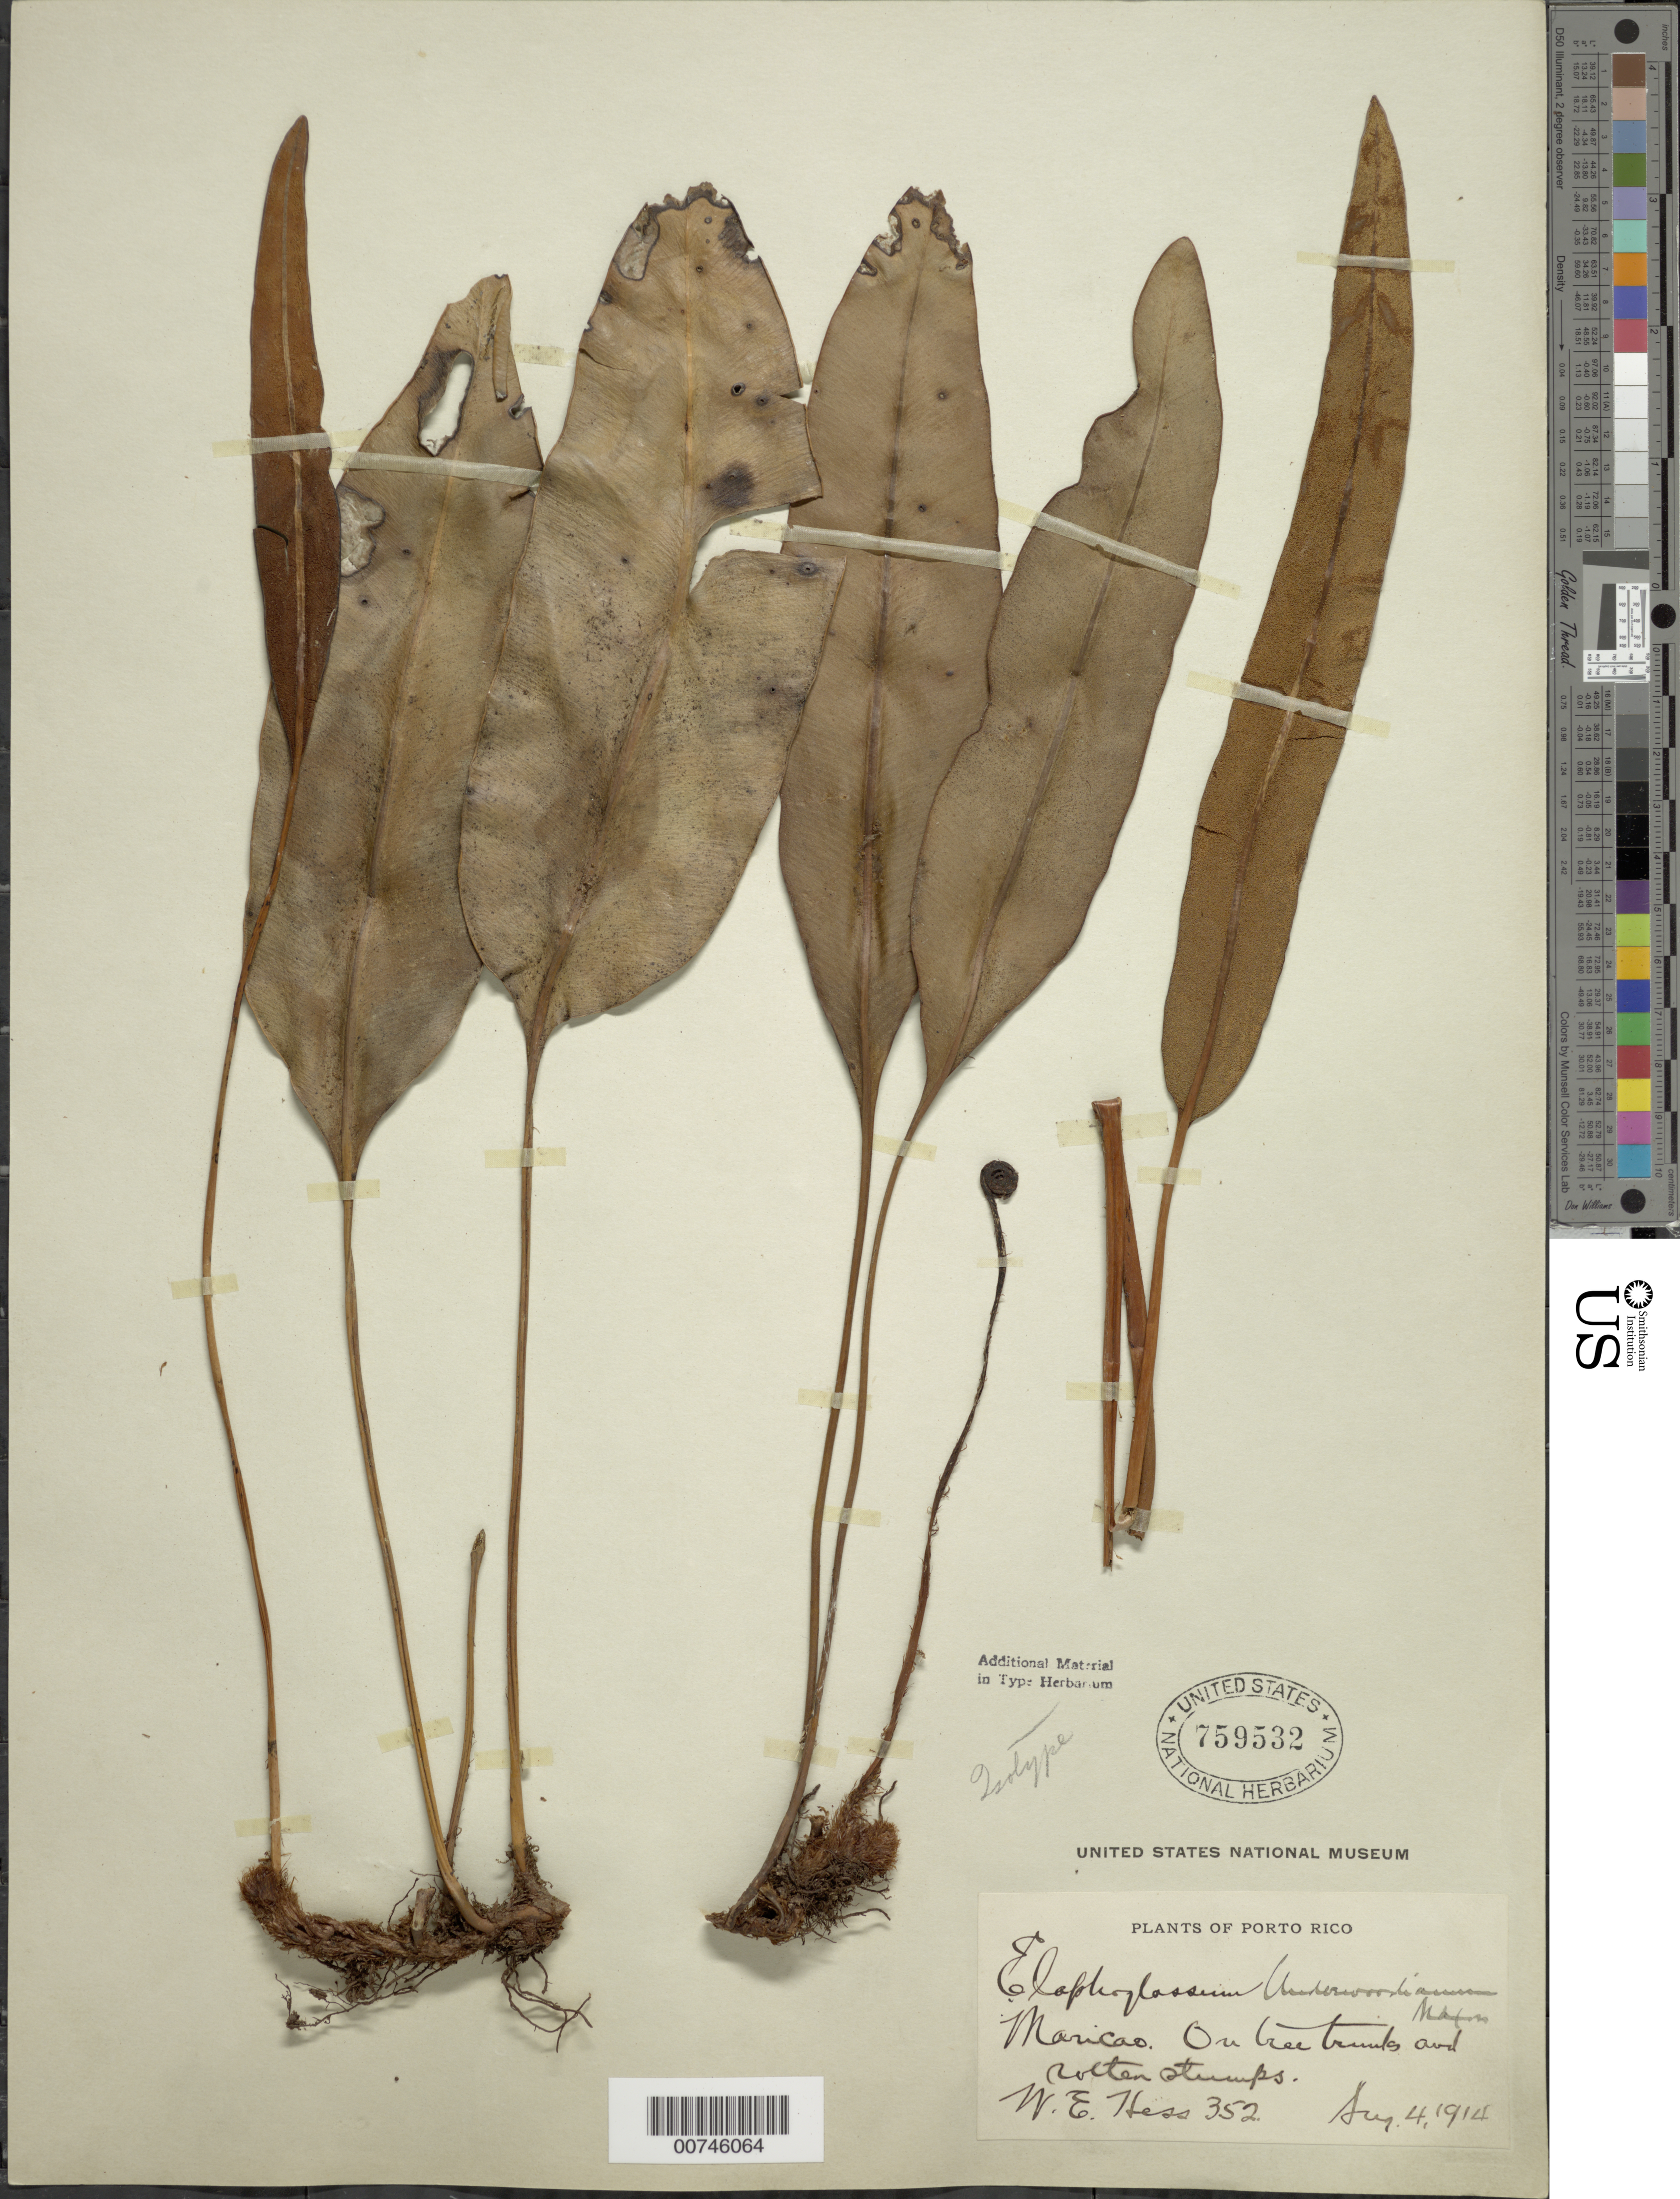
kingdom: Plantae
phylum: Tracheophyta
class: Polypodiopsida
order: Polypodiales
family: Dryopteridaceae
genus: Elaphoglossum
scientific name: Elaphoglossum martinicense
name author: (Desv.) T. Moore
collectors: W. Hess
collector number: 352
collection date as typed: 04 Aug 1914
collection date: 1914-08-04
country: Puerto Rico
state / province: Maricao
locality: Maricao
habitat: On tree trunks and rotten stumps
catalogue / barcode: US 759532